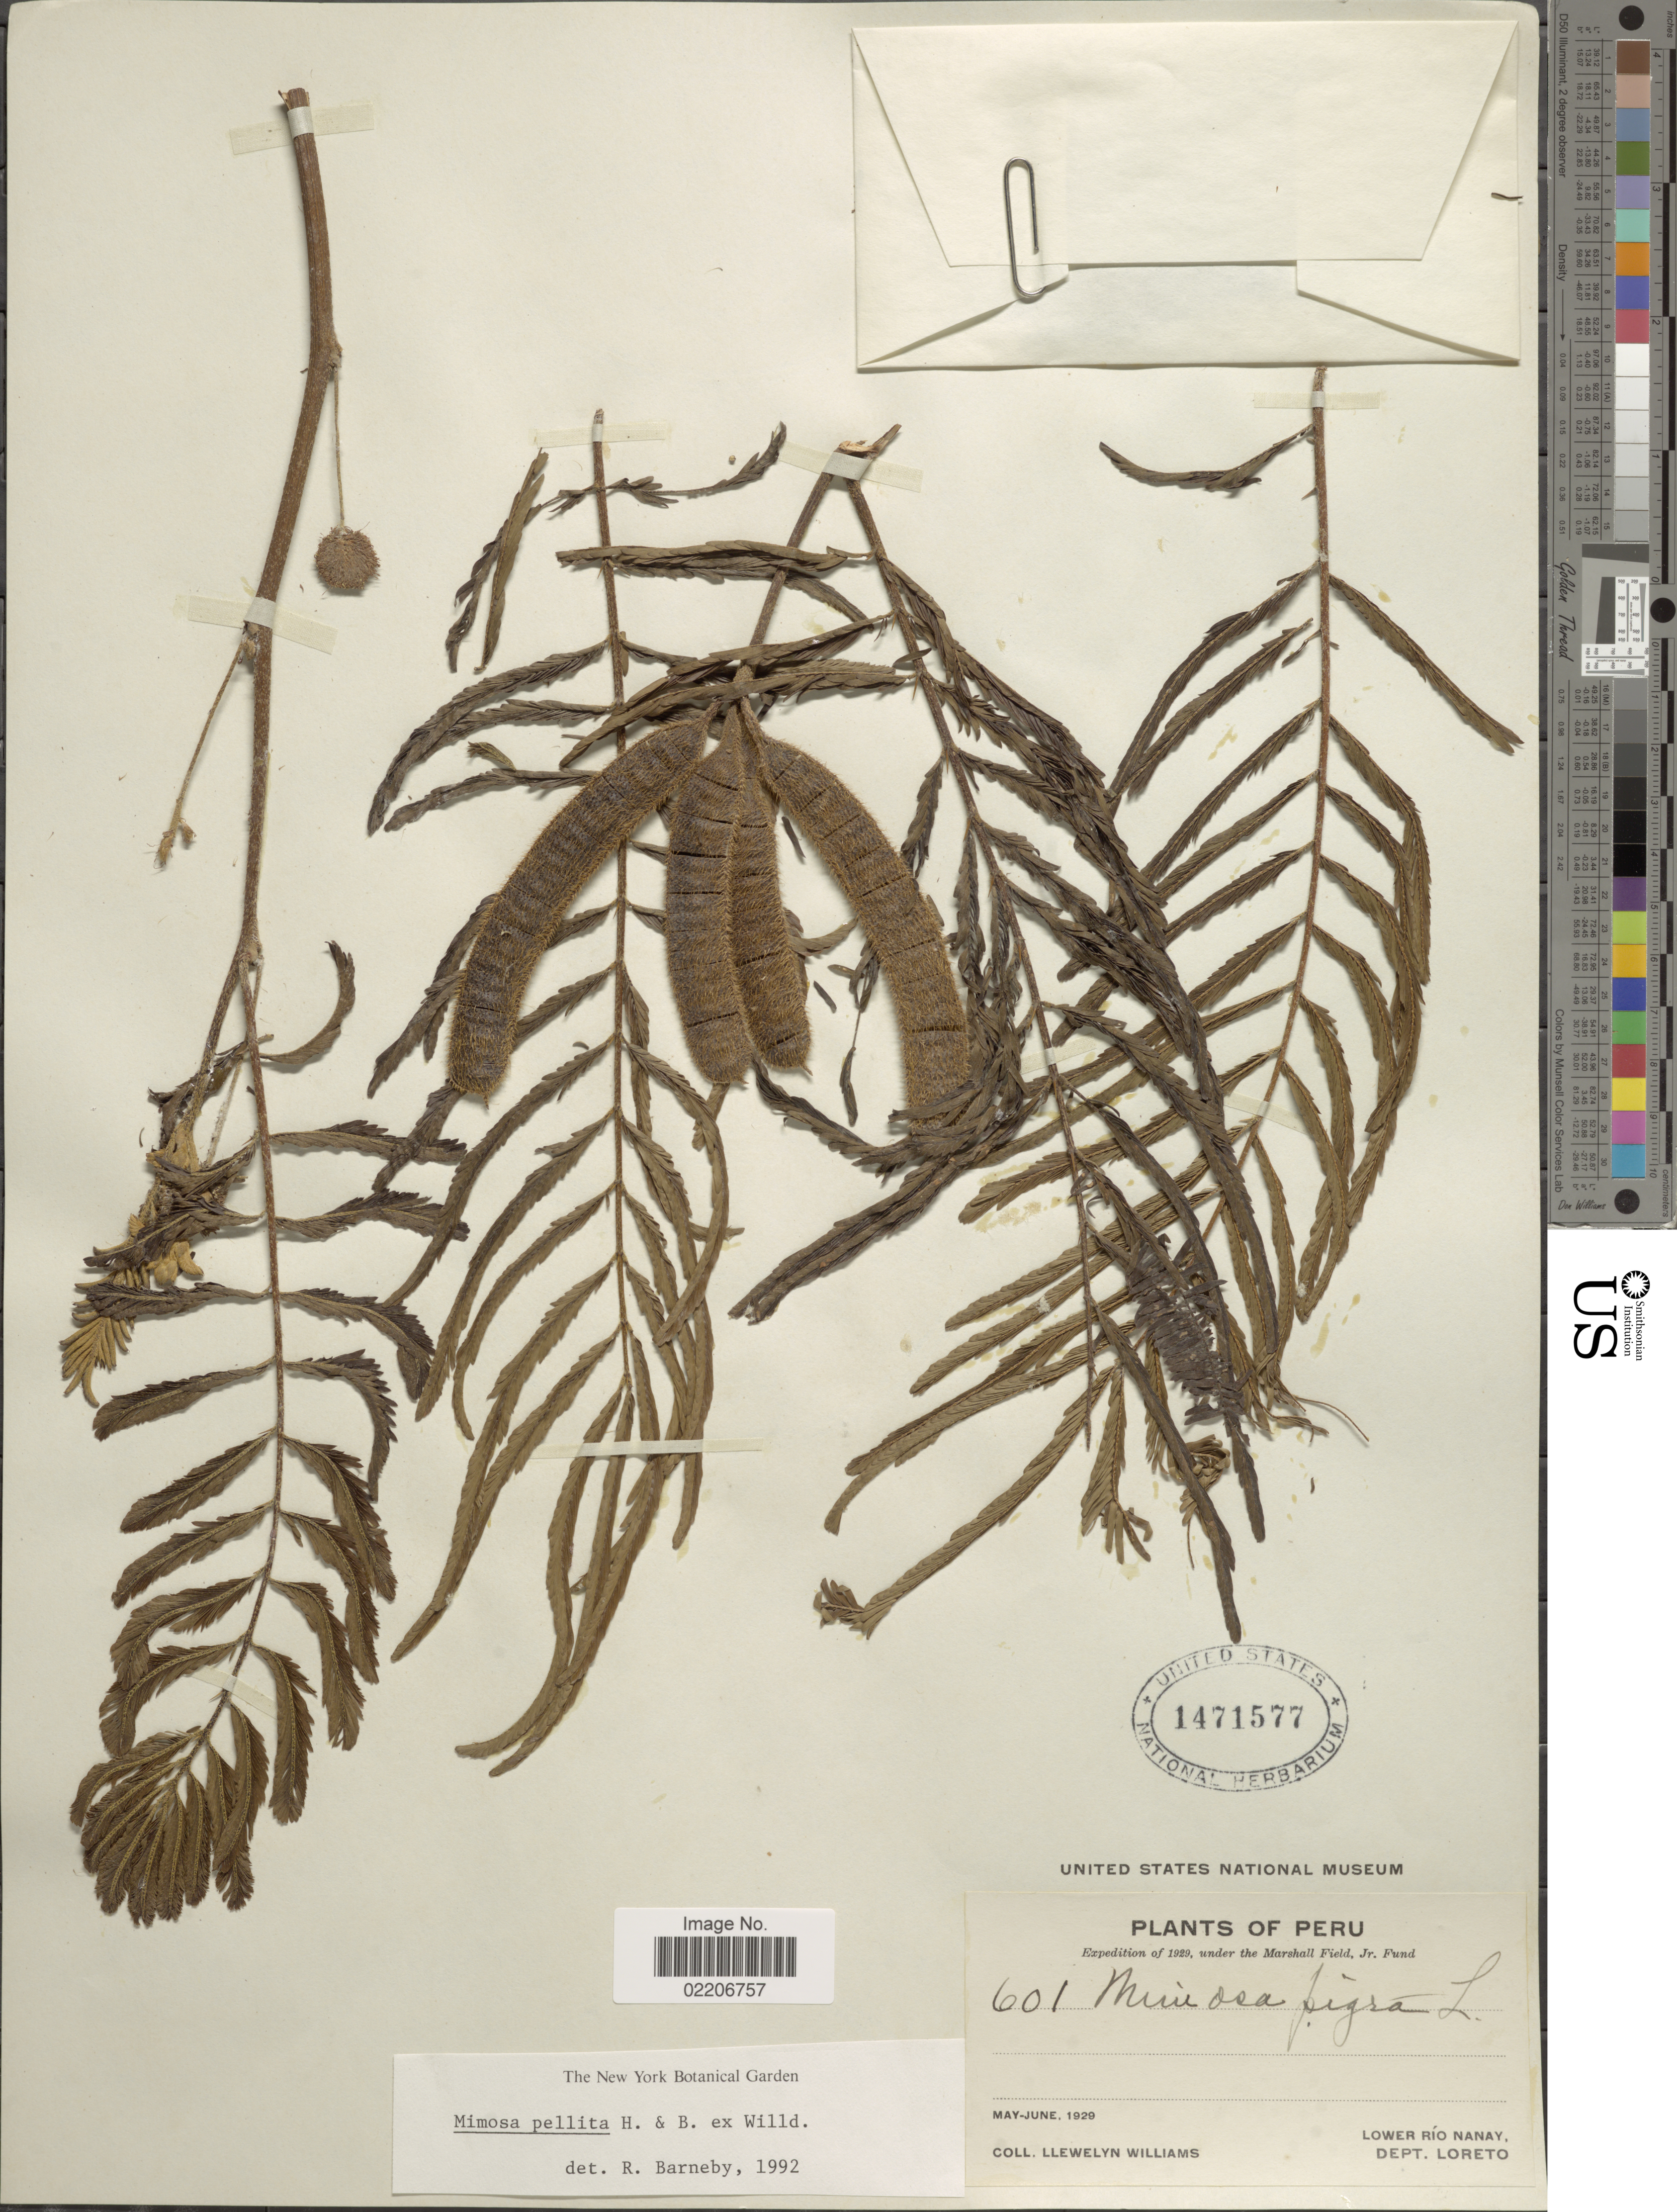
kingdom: Plantae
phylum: Tracheophyta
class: Magnoliopsida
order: Fabales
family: Fabaceae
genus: Mimosa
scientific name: Mimosa pellita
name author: Humb. & Bonpl. ex Willd.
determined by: Barneby, Rupert C., (NY)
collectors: Ll. Williams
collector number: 601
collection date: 1929-05/1929-06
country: Peru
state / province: Loreto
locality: Lower Rio Nanay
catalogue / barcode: US 1471577